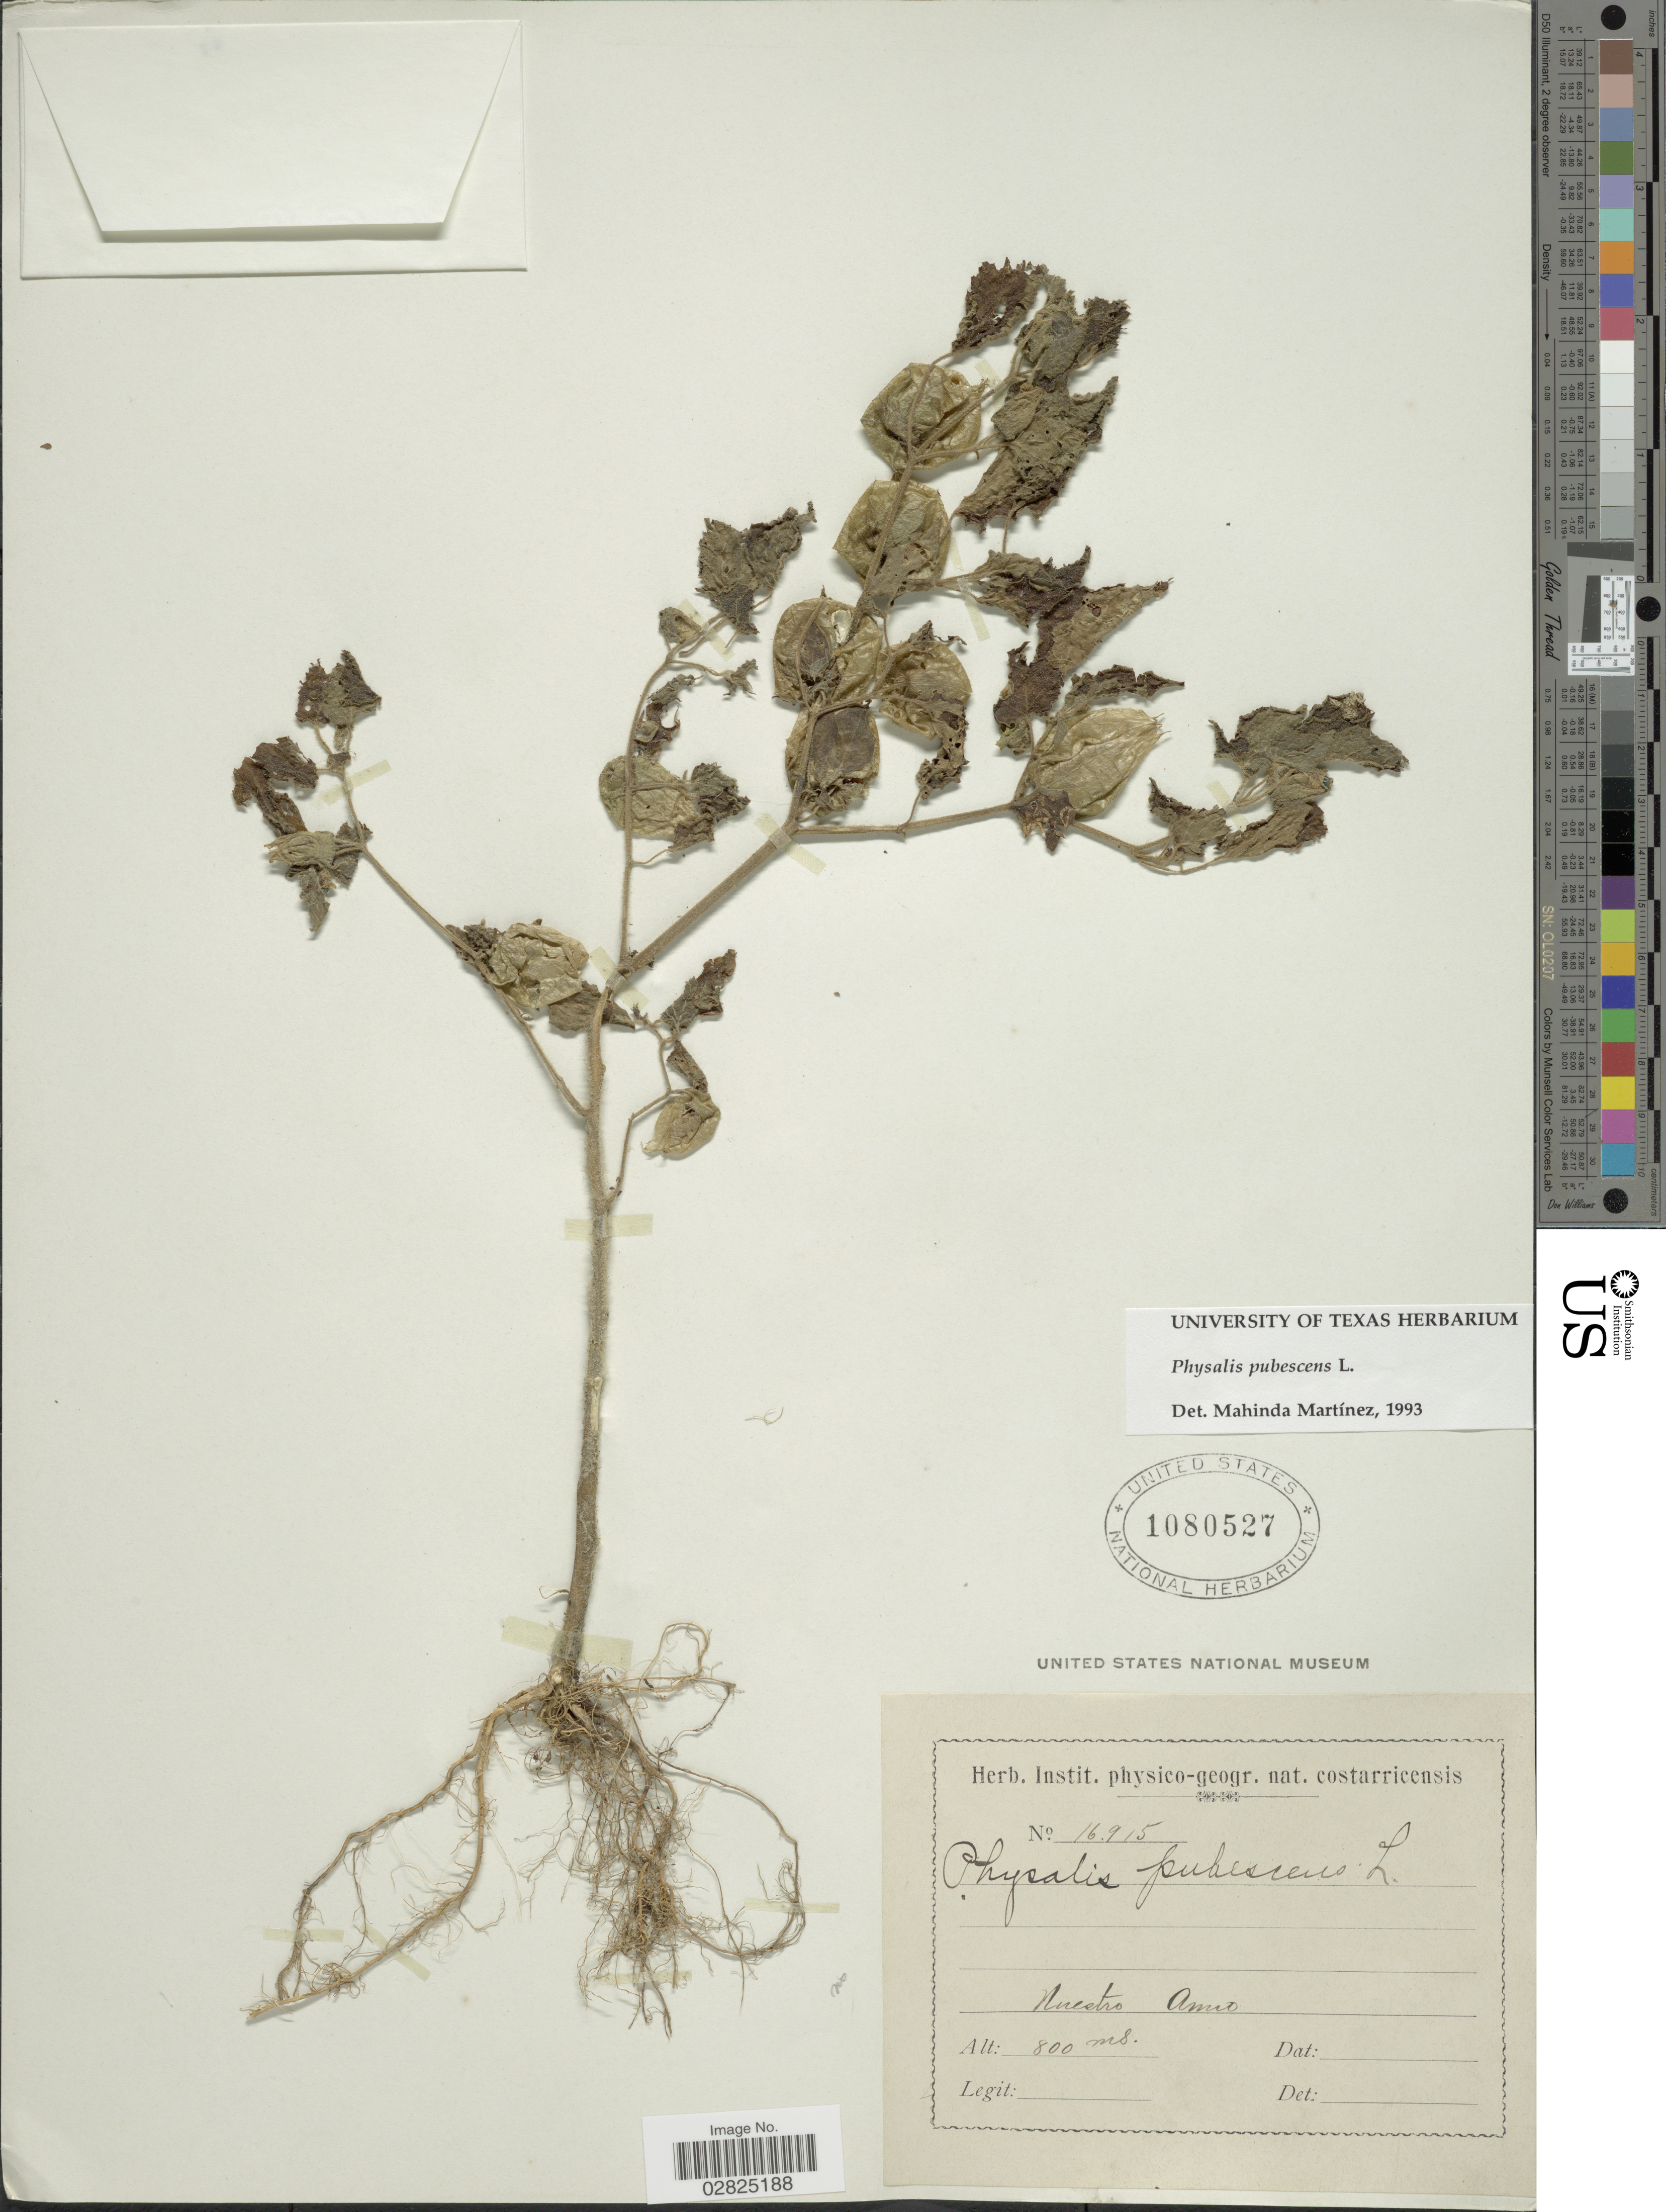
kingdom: Plantae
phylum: Tracheophyta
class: Magnoliopsida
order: Solanales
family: Solanaceae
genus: Physalis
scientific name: Physalis pubescens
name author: L.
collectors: ex Herb. Inst. Physico-Geogr. Nat. Costarricensis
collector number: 16915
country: Costa Rica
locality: Nuestro Amo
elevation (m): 800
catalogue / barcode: US 1080527